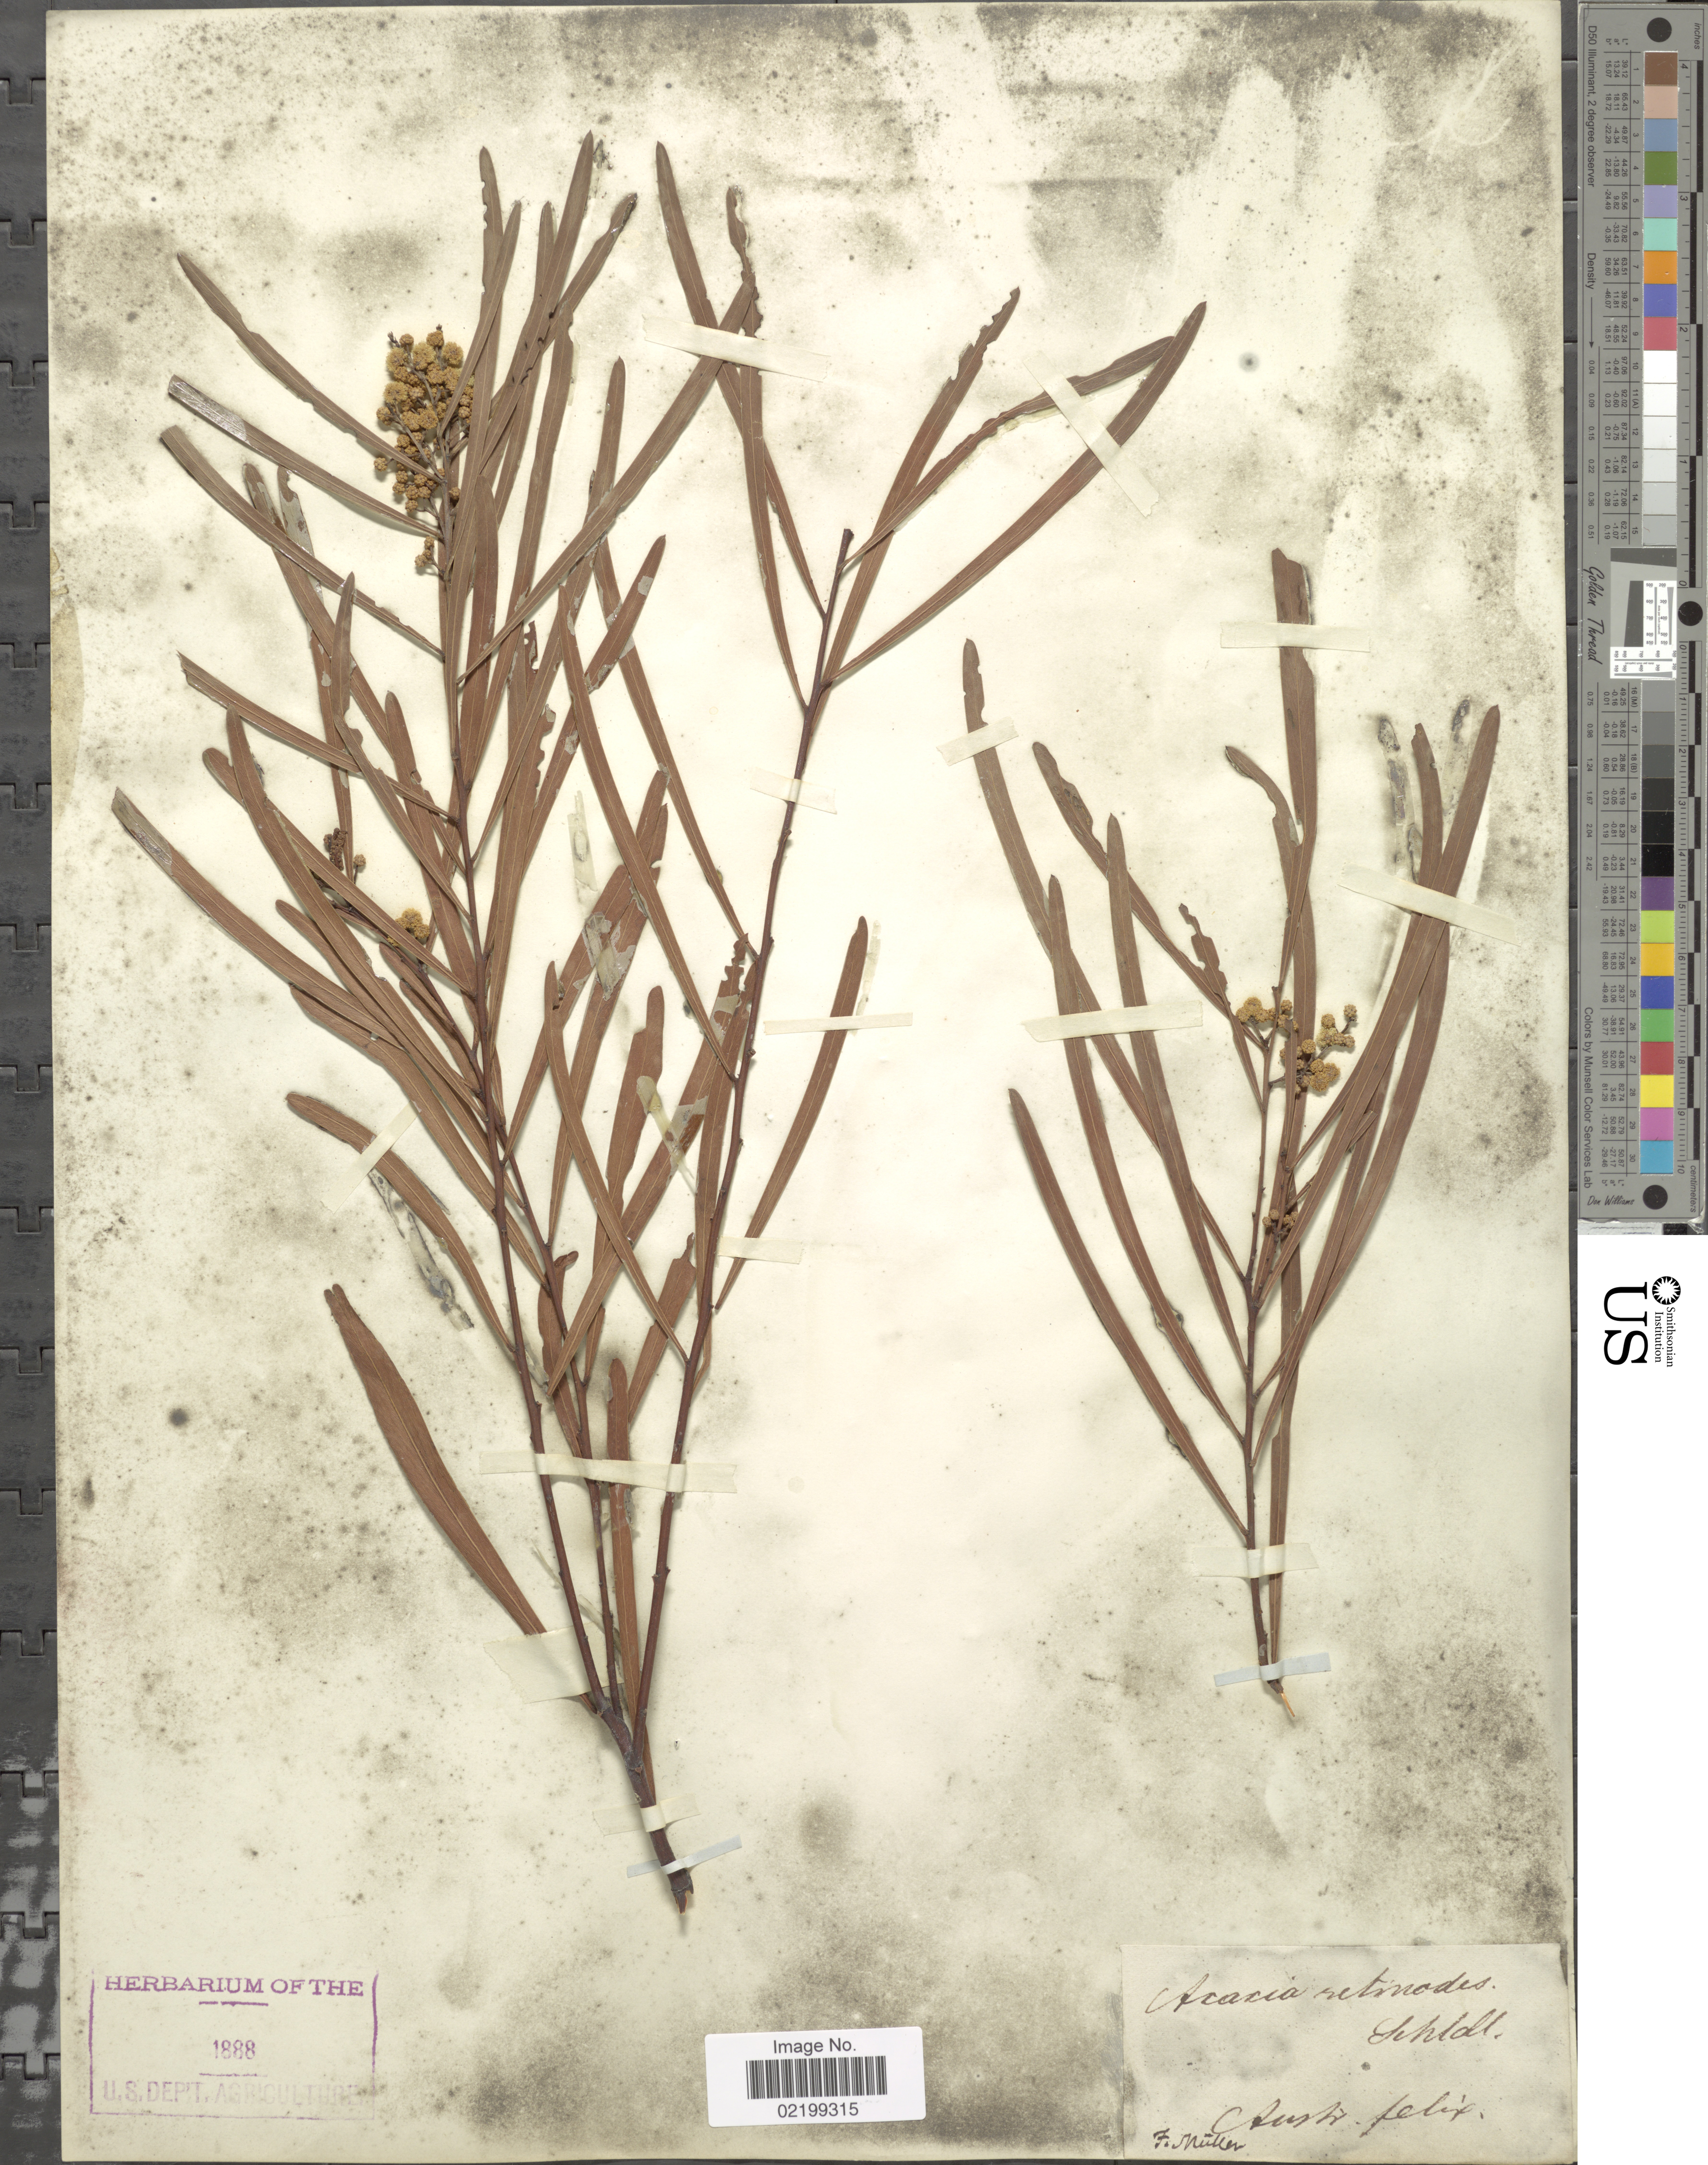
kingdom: Plantae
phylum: Tracheophyta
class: Magnoliopsida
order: Fabales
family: Fabaceae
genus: Acacia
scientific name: Acacia retinodes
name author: Schltdl.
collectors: F. Müller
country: Australia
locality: Austr. felix